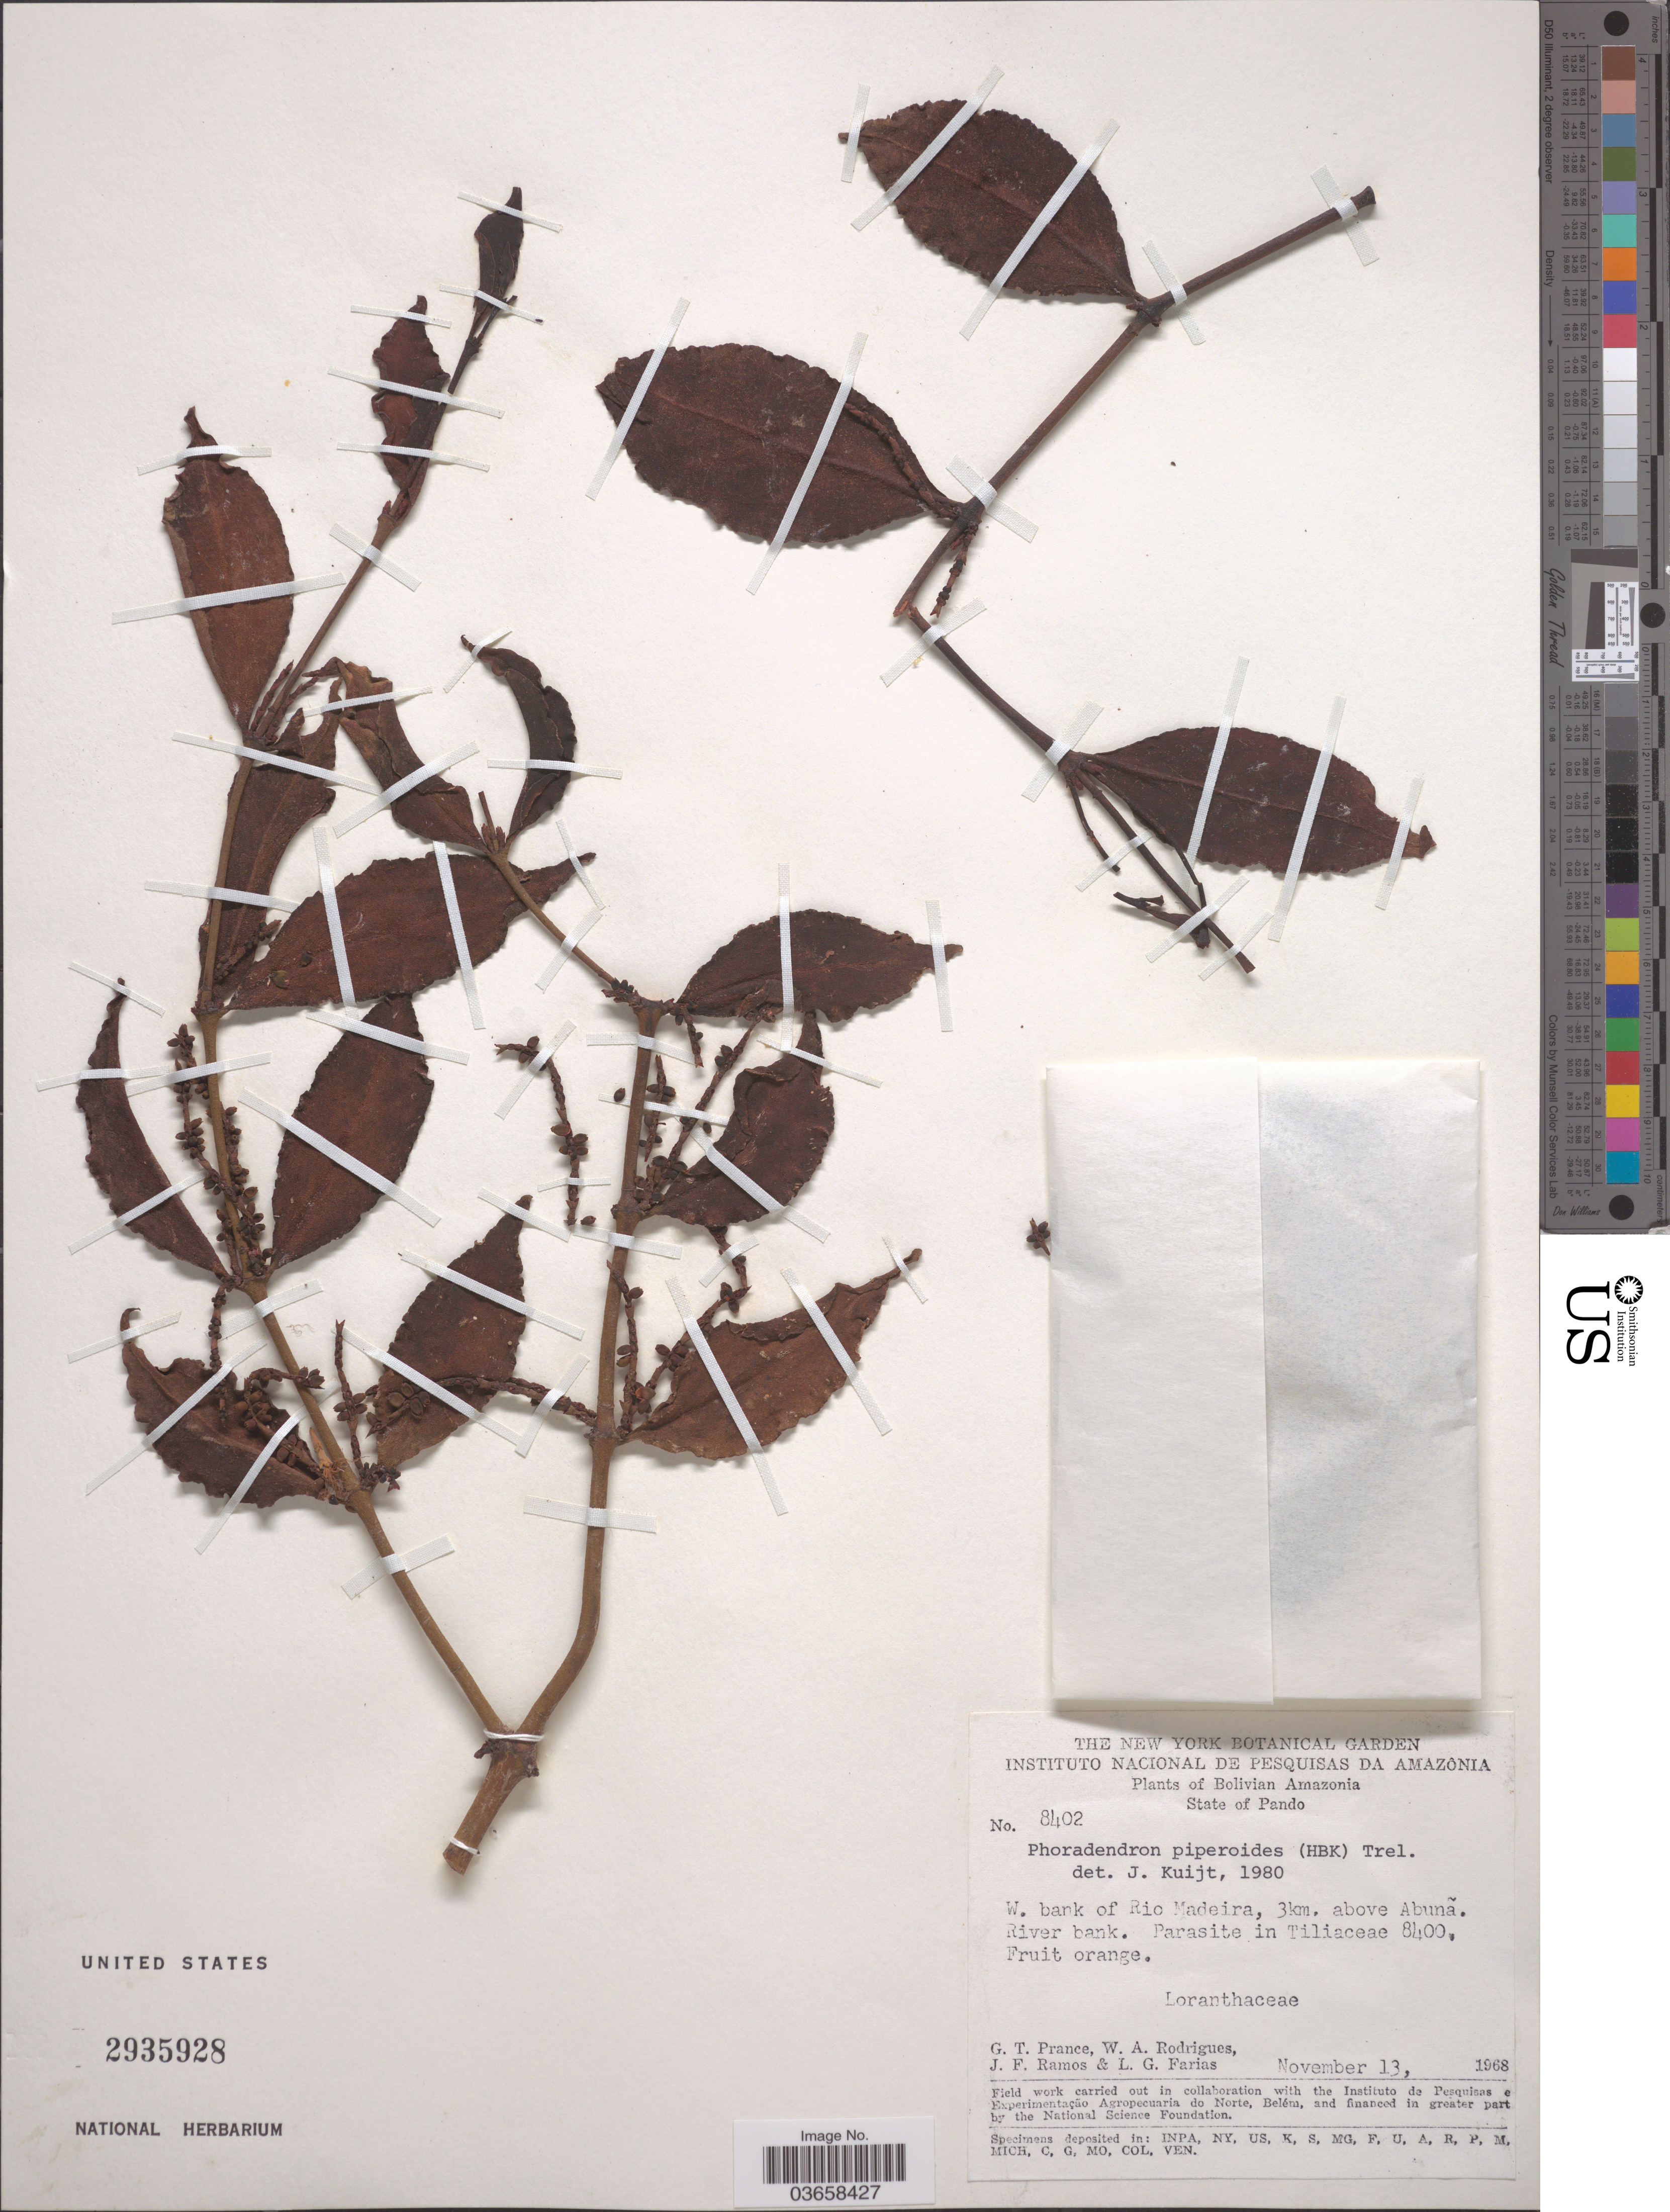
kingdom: Plantae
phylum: Tracheophyta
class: Magnoliopsida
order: Santalales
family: Viscaceae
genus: Phoradendron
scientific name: Phoradendron piperoides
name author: (Kunth) Trel.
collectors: G. T. Prance, W. A. Rodrigues, J. F. Ramos & L. G. Farias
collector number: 8402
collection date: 1968-11-13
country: Bolivia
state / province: Pando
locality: Bolivian Amazonia, W. bank of Rio Madeira, 3km. above Abuña. River bank.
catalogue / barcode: US 2935928